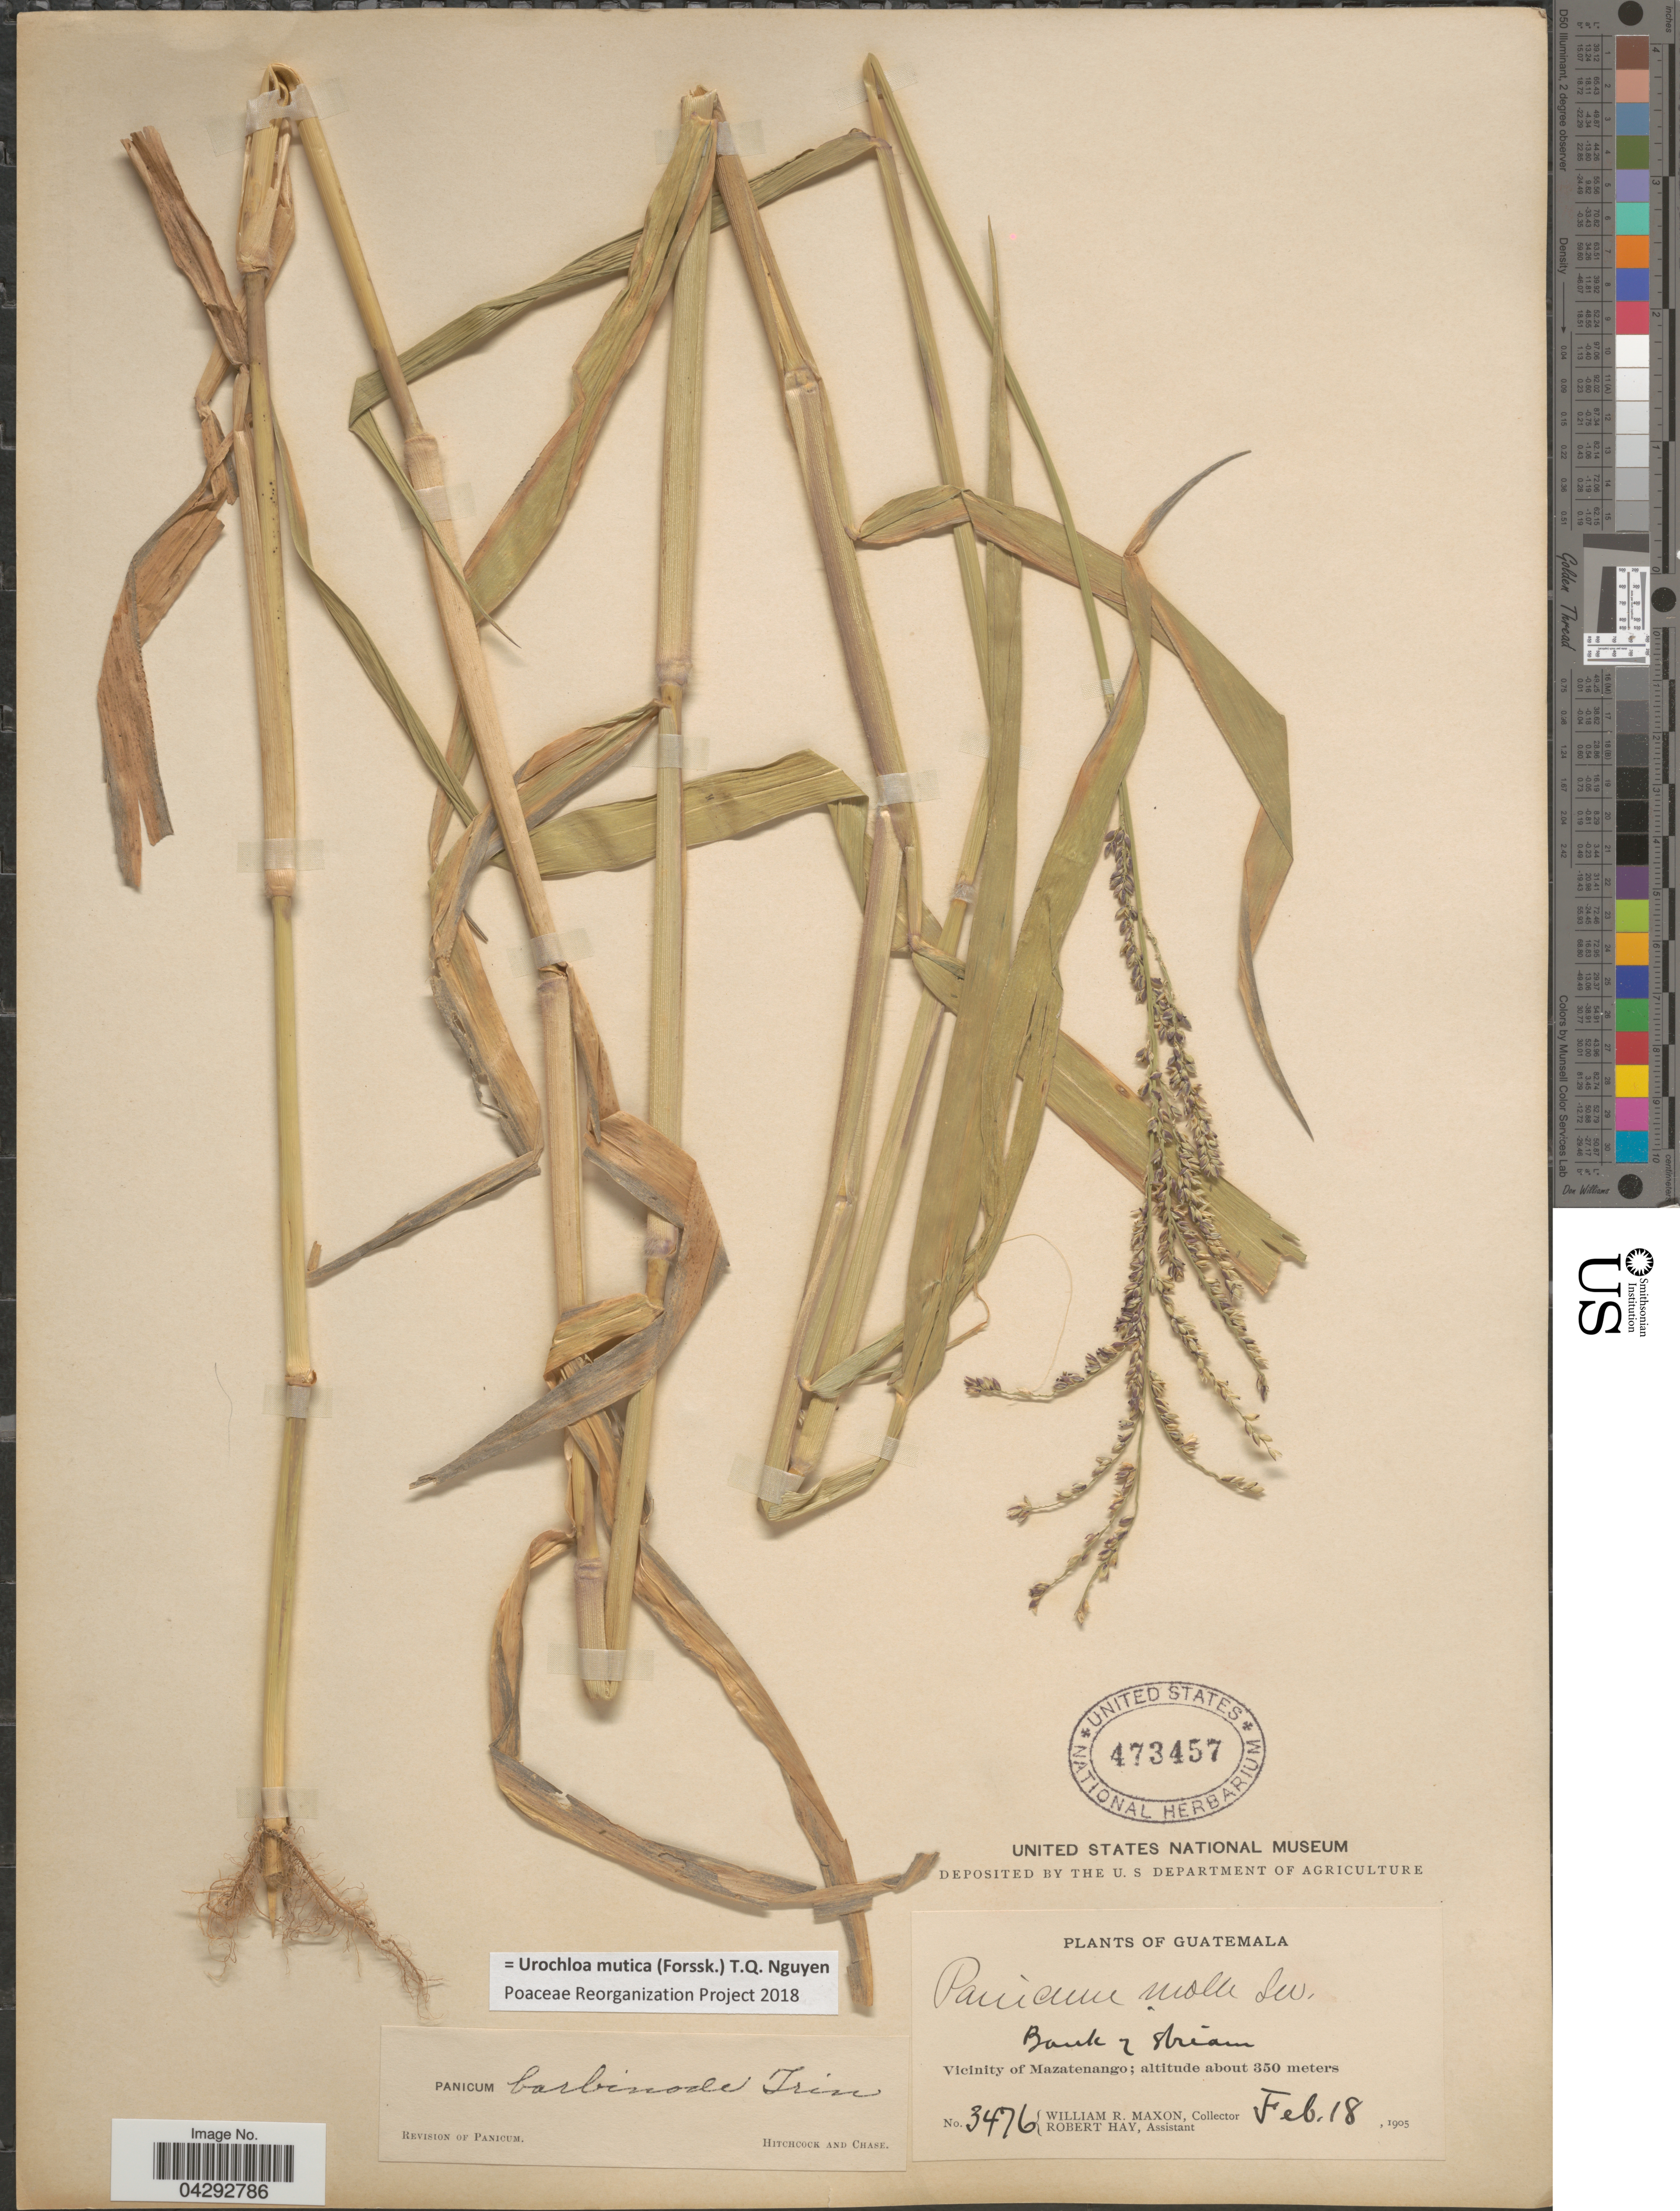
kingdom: Plantae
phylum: Tracheophyta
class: Liliopsida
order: Poales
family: Poaceae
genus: Urochloa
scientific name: Urochloa mutica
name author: (Forssk.) T.Q. Nguyen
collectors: W. R. Maxon & R. Hay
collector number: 3476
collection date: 1905-02-18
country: Guatemala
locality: Vicinity of Mazatenango.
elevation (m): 350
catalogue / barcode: US 473457